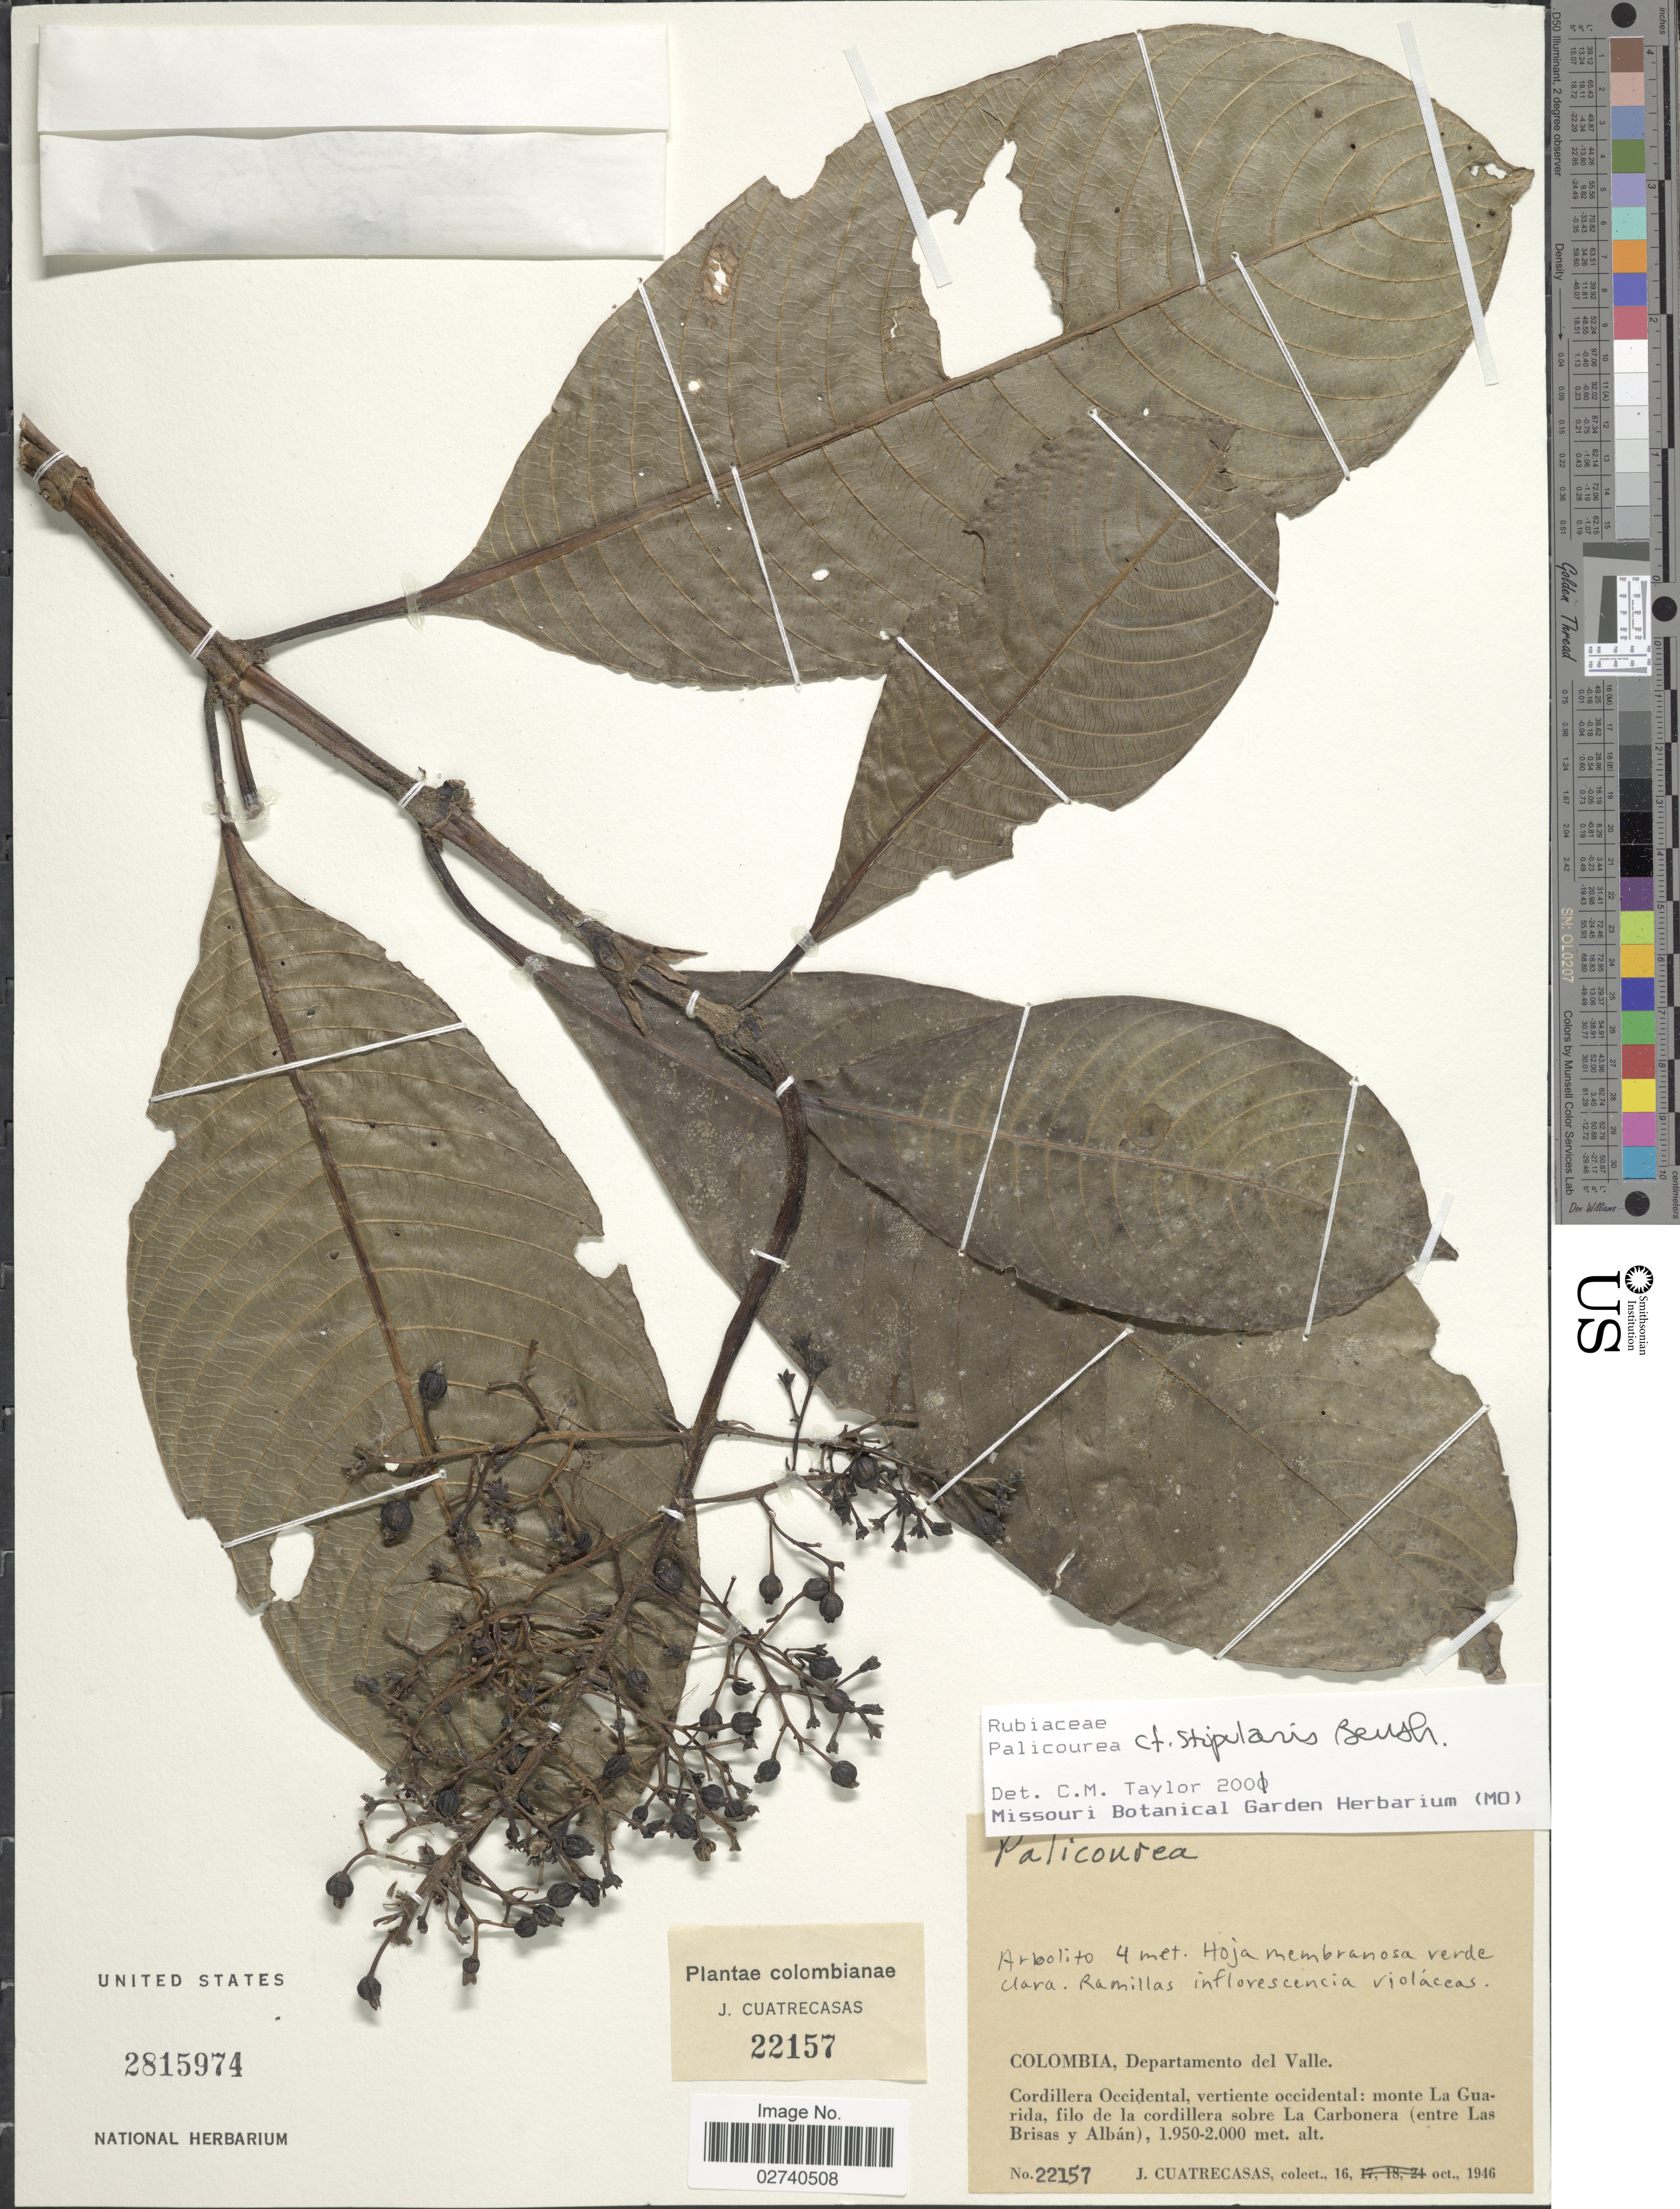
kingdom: Plantae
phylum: Tracheophyta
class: Magnoliopsida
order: Gentianales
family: Rubiaceae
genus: Palicourea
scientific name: Palicourea stipularis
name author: Benth.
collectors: J. Cuatrecasas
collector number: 22157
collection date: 1946-10-16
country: Colombia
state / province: Valle del Cauca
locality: Departamento del Valle. Cordillera Occidental, vertiente occidental: monte La Guarida, filo de la cordillera sobre La Carbonera (entre Las Brisas y Alban)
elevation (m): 1950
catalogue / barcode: US 2815974